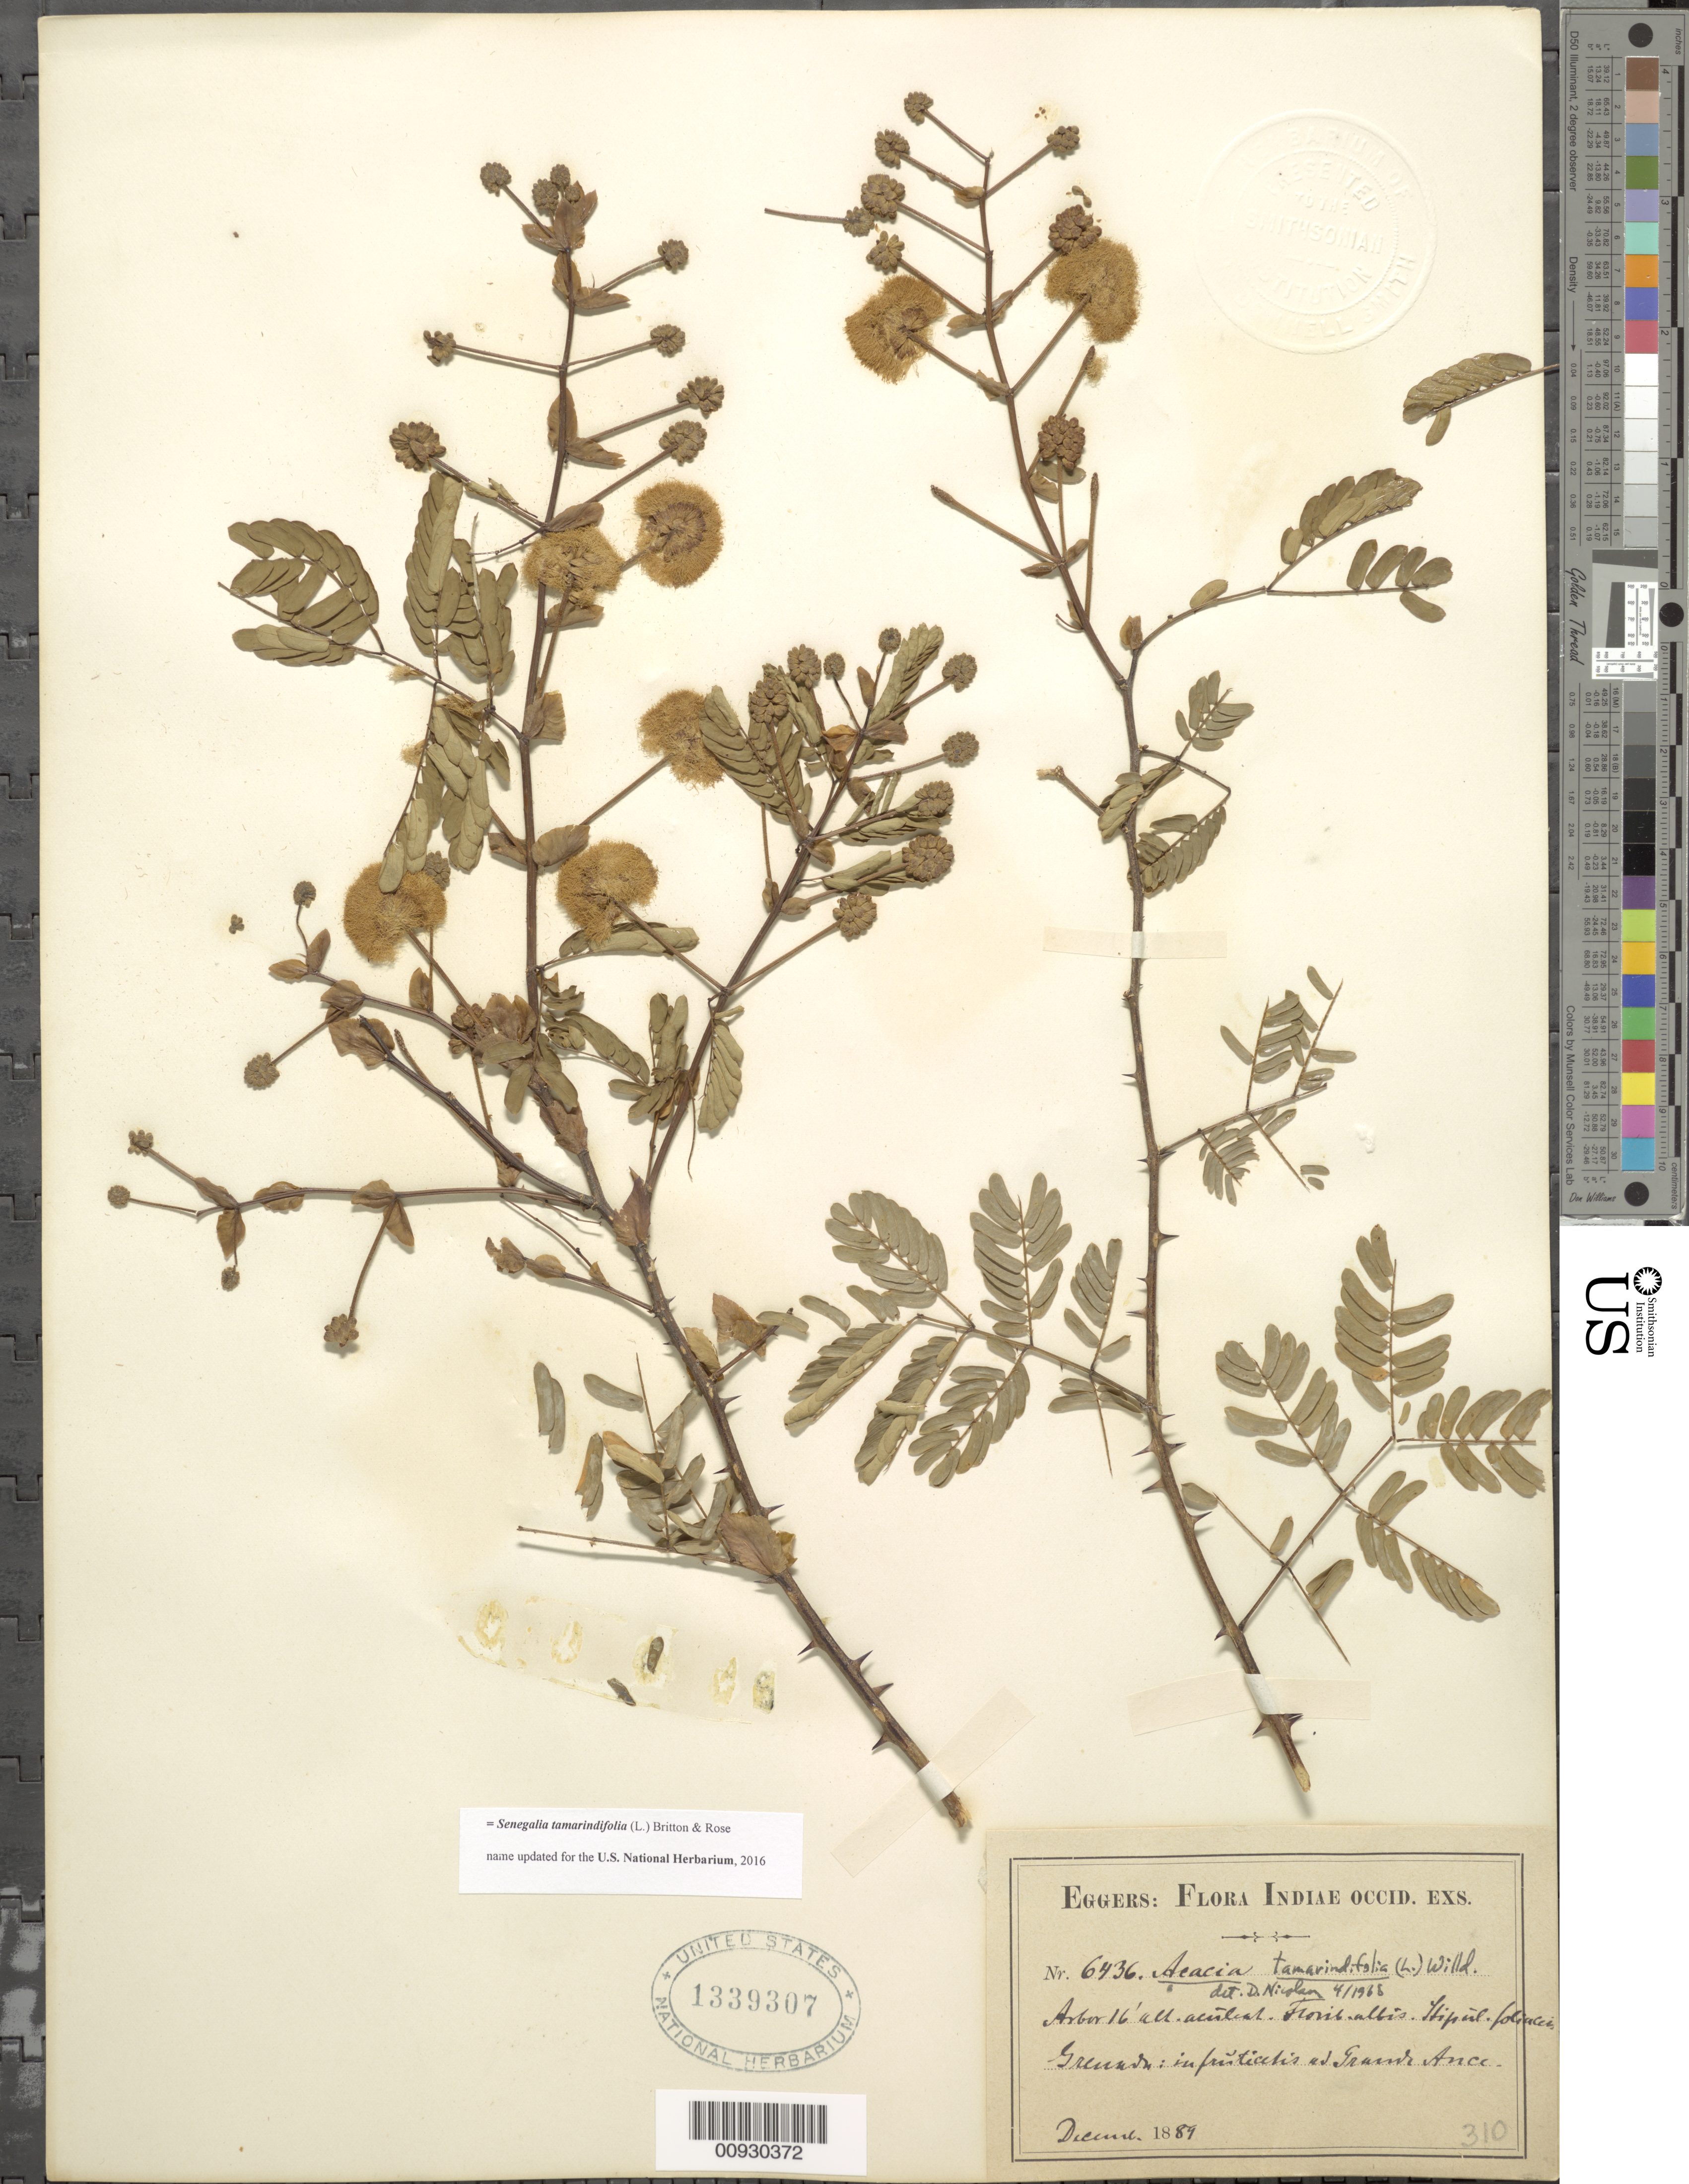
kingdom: Plantae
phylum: Tracheophyta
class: Magnoliopsida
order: Fabales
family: Fabaceae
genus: Senegalia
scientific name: Senegalia tamarindifolia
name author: (L.) Britton & Rose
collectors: H. F. A. von Eggers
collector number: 6436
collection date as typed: Dec 1889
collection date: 1889-12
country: Grenada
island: Grenada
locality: Grande Ance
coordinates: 0 N, 0 E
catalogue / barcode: US 1339307